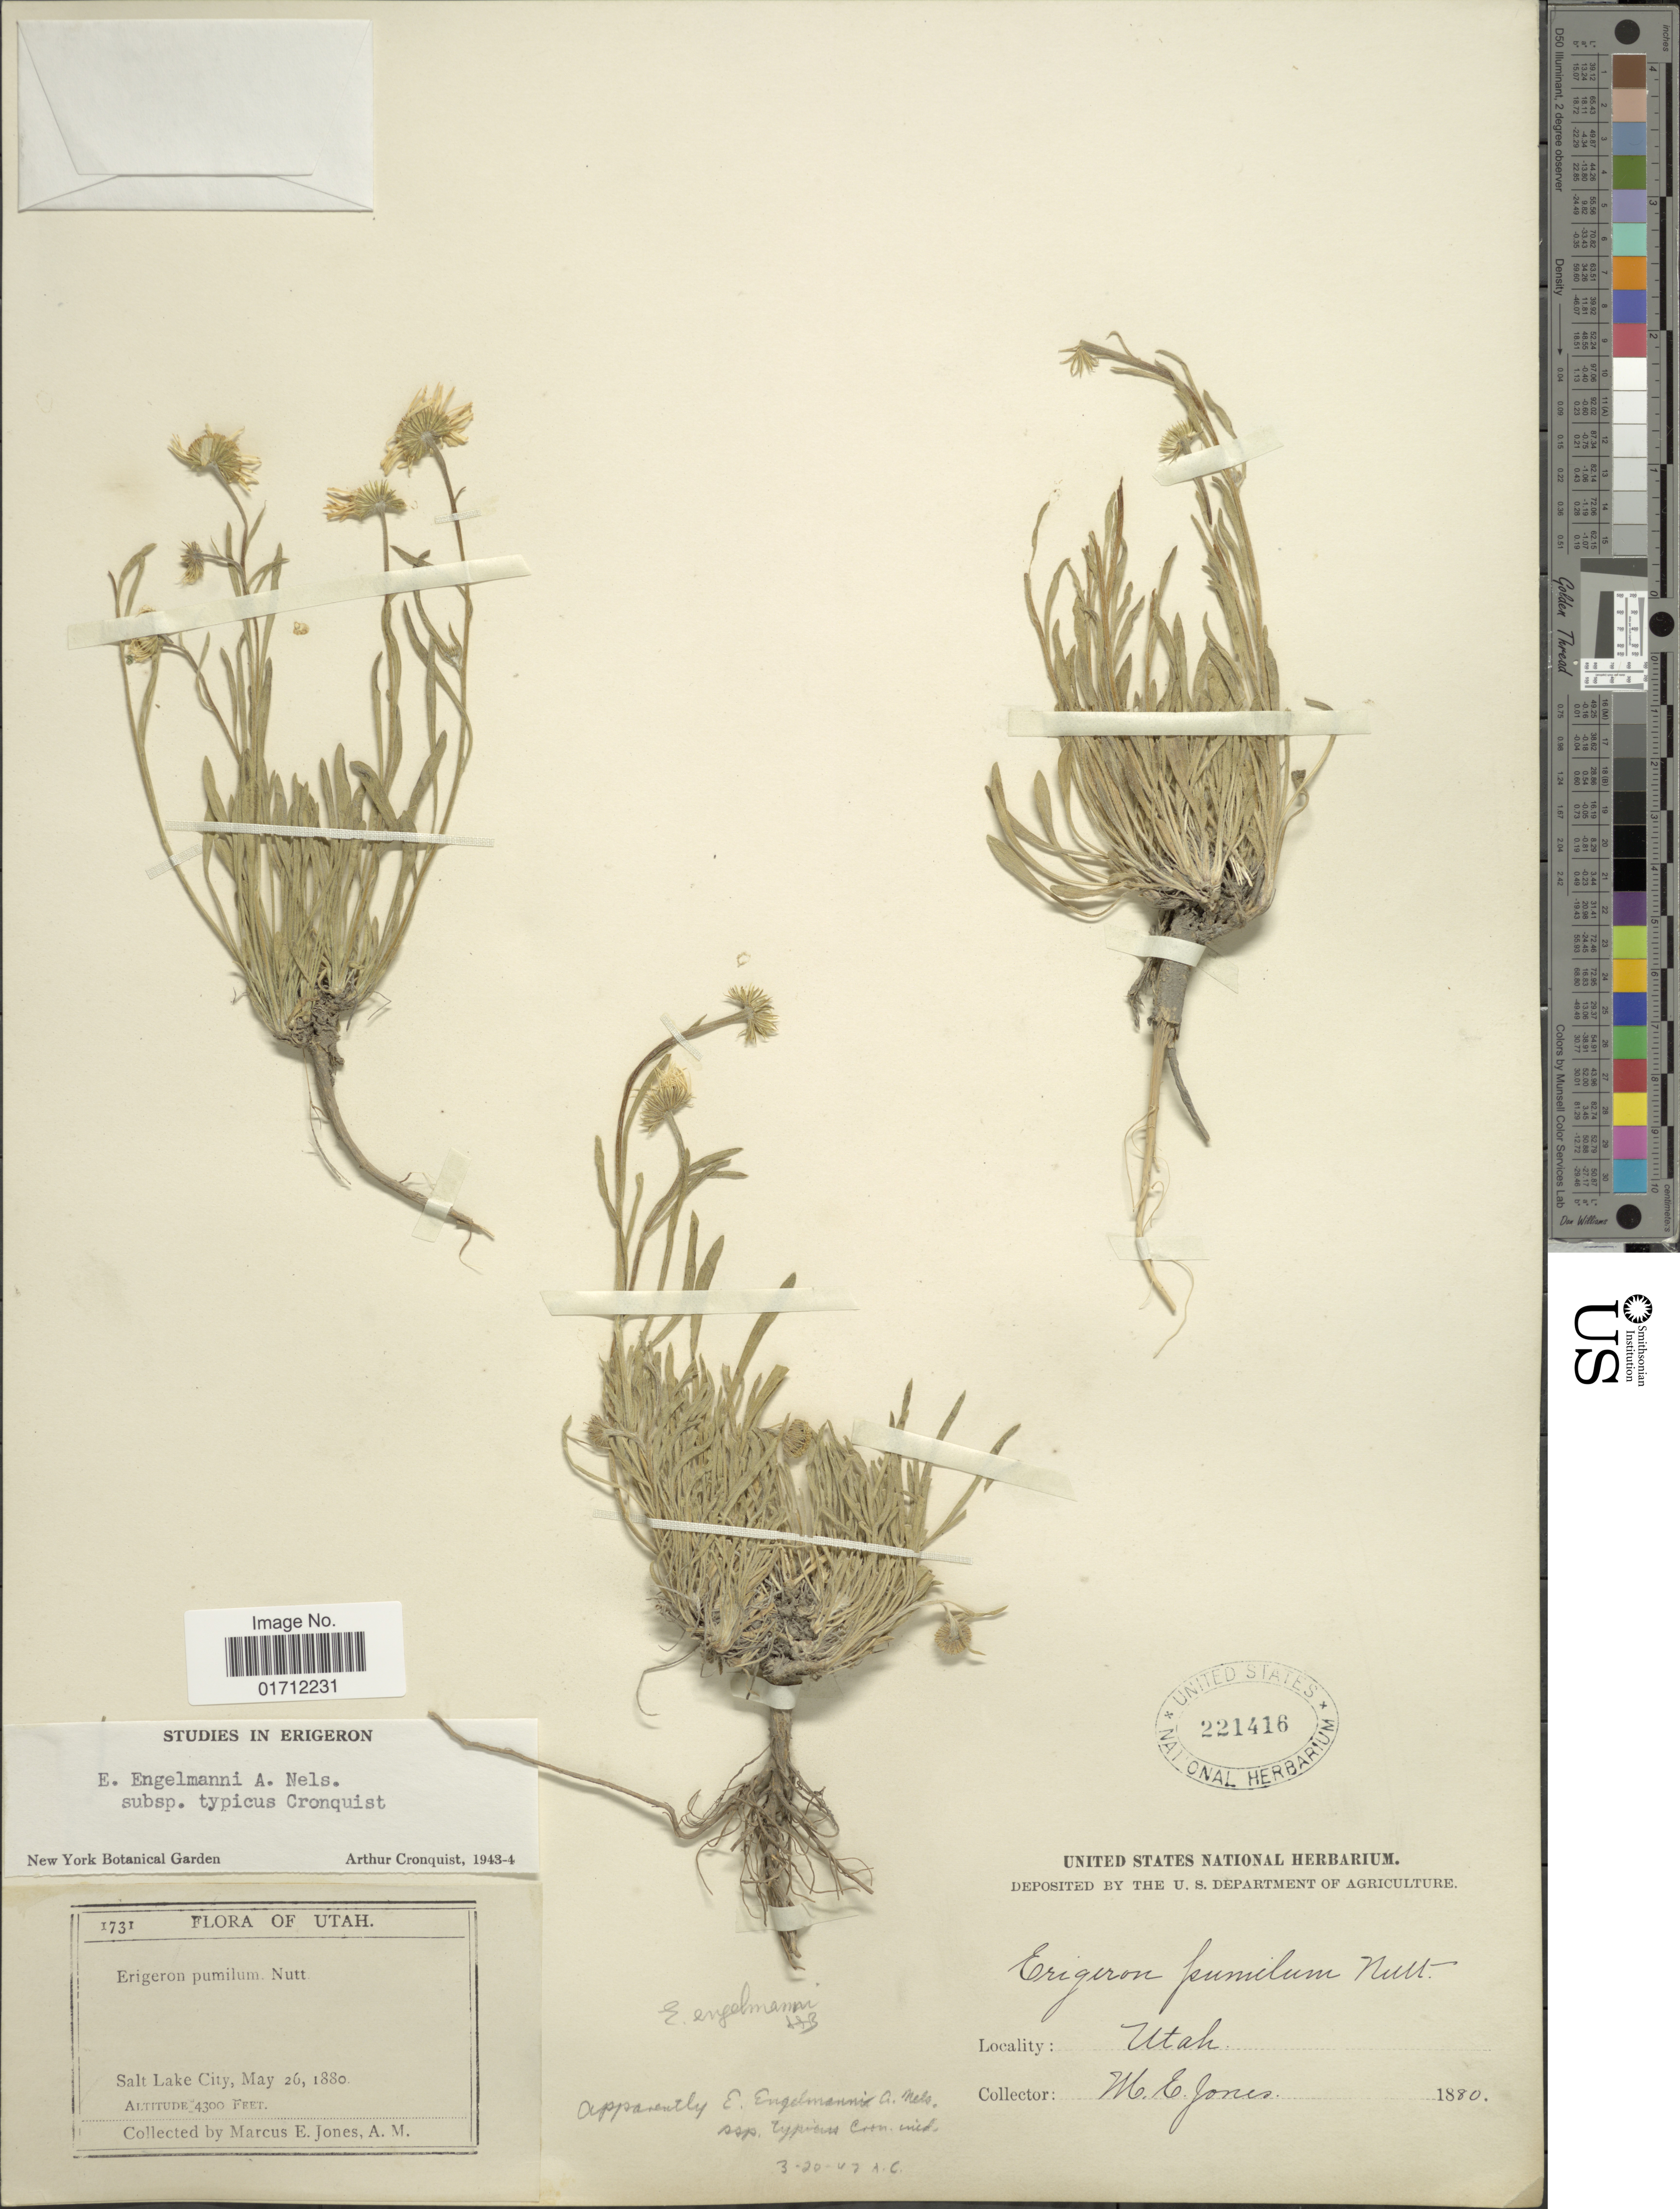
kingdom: Plantae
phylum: Tracheophyta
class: Magnoliopsida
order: Asterales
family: Asteraceae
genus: Erigeron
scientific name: Erigeron engelmannii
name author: A. Nelson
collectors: M. E. Jones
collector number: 1731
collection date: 1880-05-26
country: United States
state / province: Utah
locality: Salt Lake City.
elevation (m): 1311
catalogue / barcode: US 221416